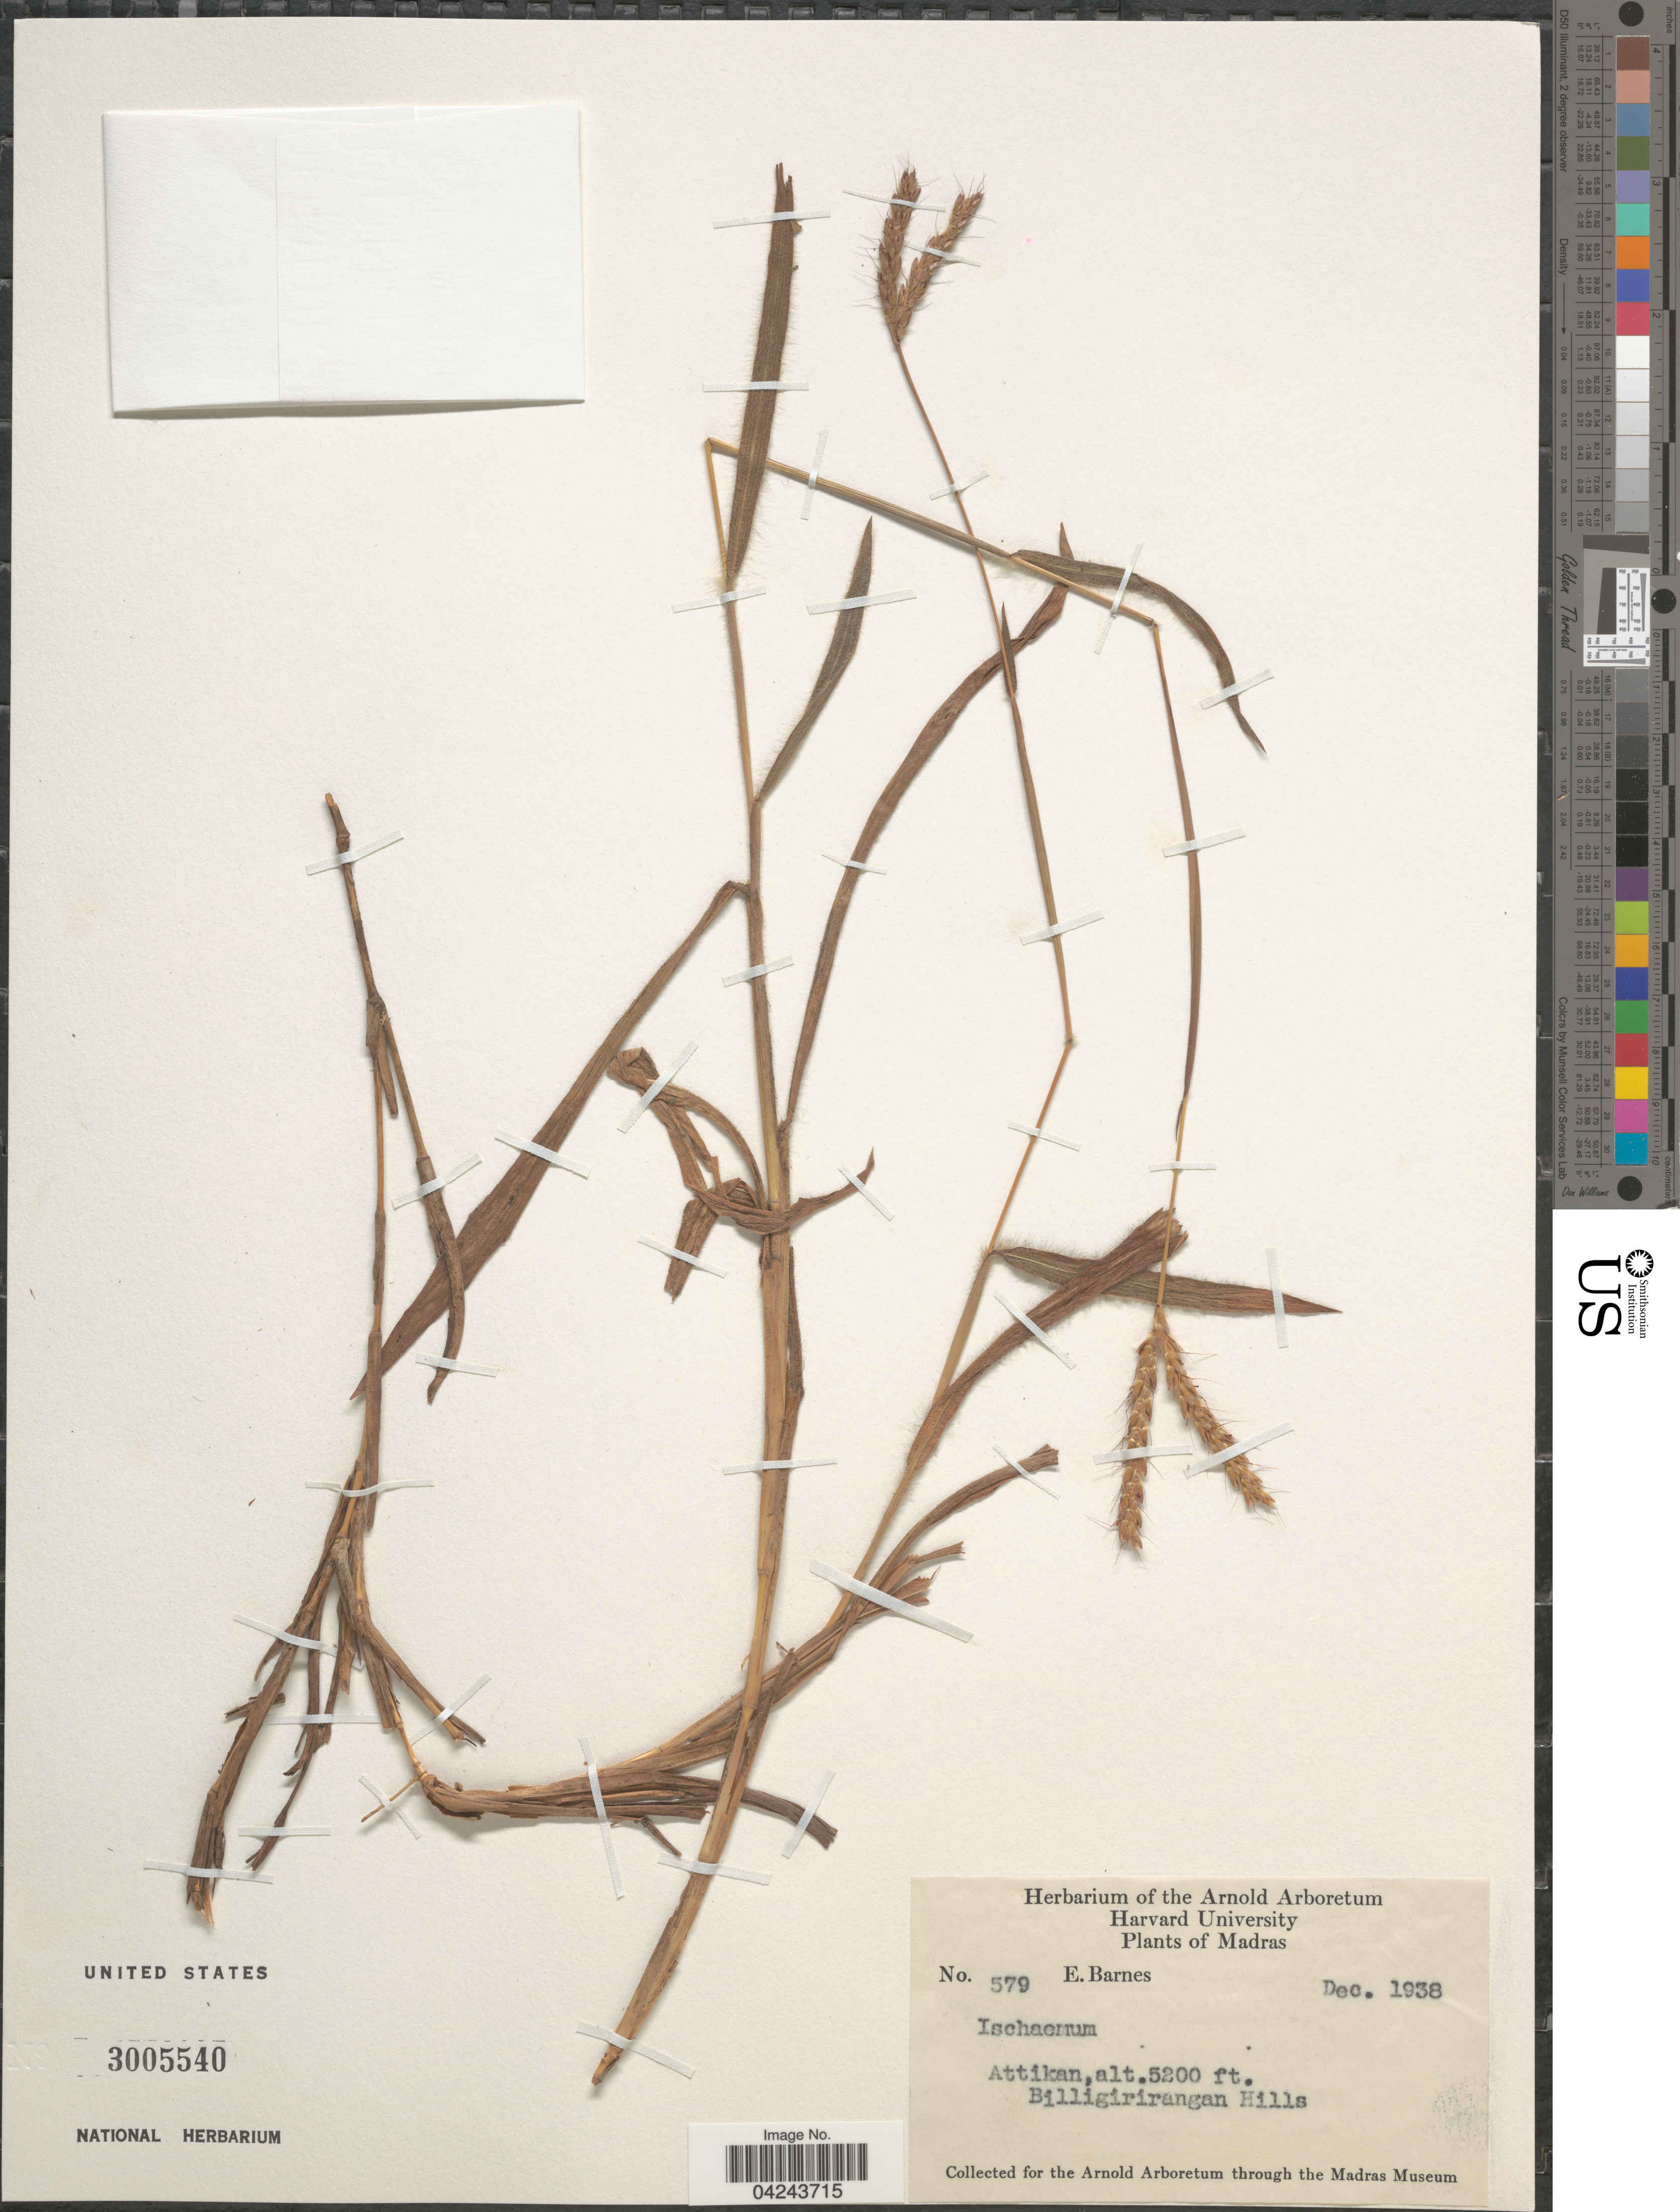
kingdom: Plantae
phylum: Tracheophyta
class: Liliopsida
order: Poales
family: Poaceae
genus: Ischaemum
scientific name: Ischaemum sp.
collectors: E. Barnes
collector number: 579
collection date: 1938-12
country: India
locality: Madras. Attikan. Billigirirangan Hills.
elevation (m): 1585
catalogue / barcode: US 3005540